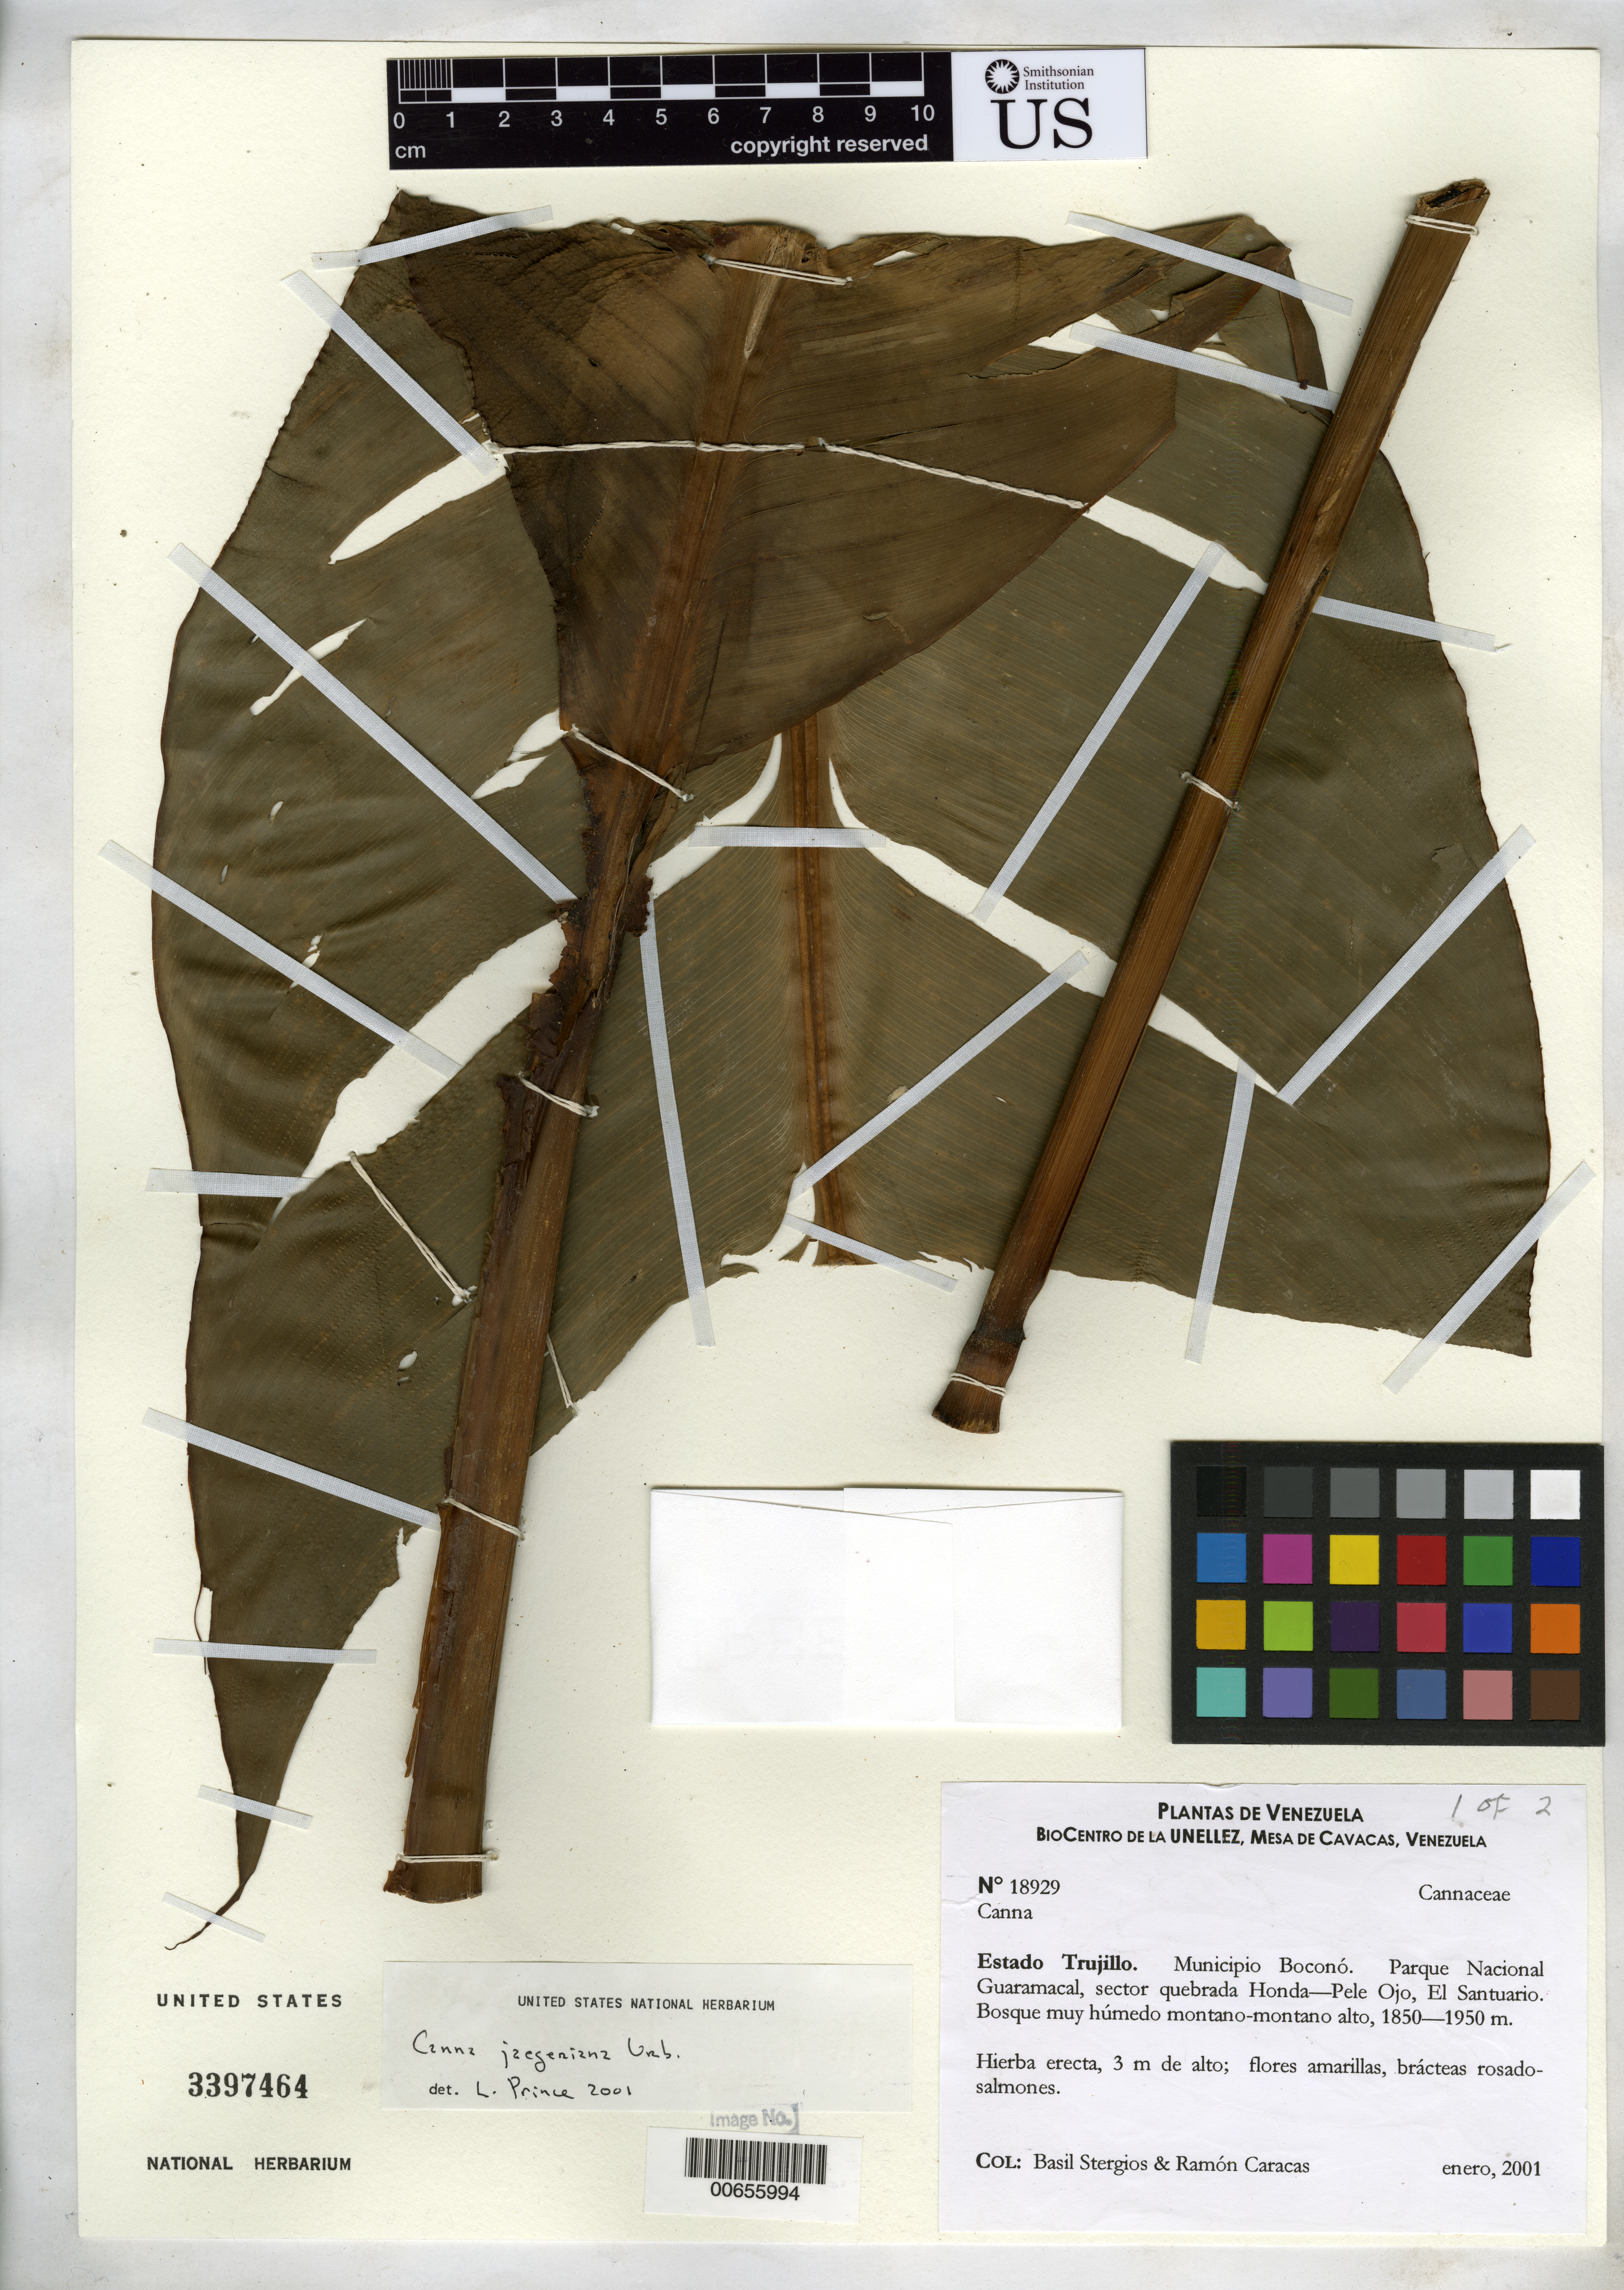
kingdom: Plantae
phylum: Tracheophyta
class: Liliopsida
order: Zingiberales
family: Cannaceae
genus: Canna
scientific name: Canna jaegeriana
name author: Urb.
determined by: Prince, L. M.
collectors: B. G. Stergios & R. Caracas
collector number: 18929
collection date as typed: Jan 2001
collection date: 2001-01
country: Venezuela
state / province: Trujillo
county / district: Boconó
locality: Parque Nacional Guaramacal, sector quebrada Honda-Pele Ojo, El Santuario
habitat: Bosque muy húmedo montano-montano alto.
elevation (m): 1850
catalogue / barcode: US 3397464